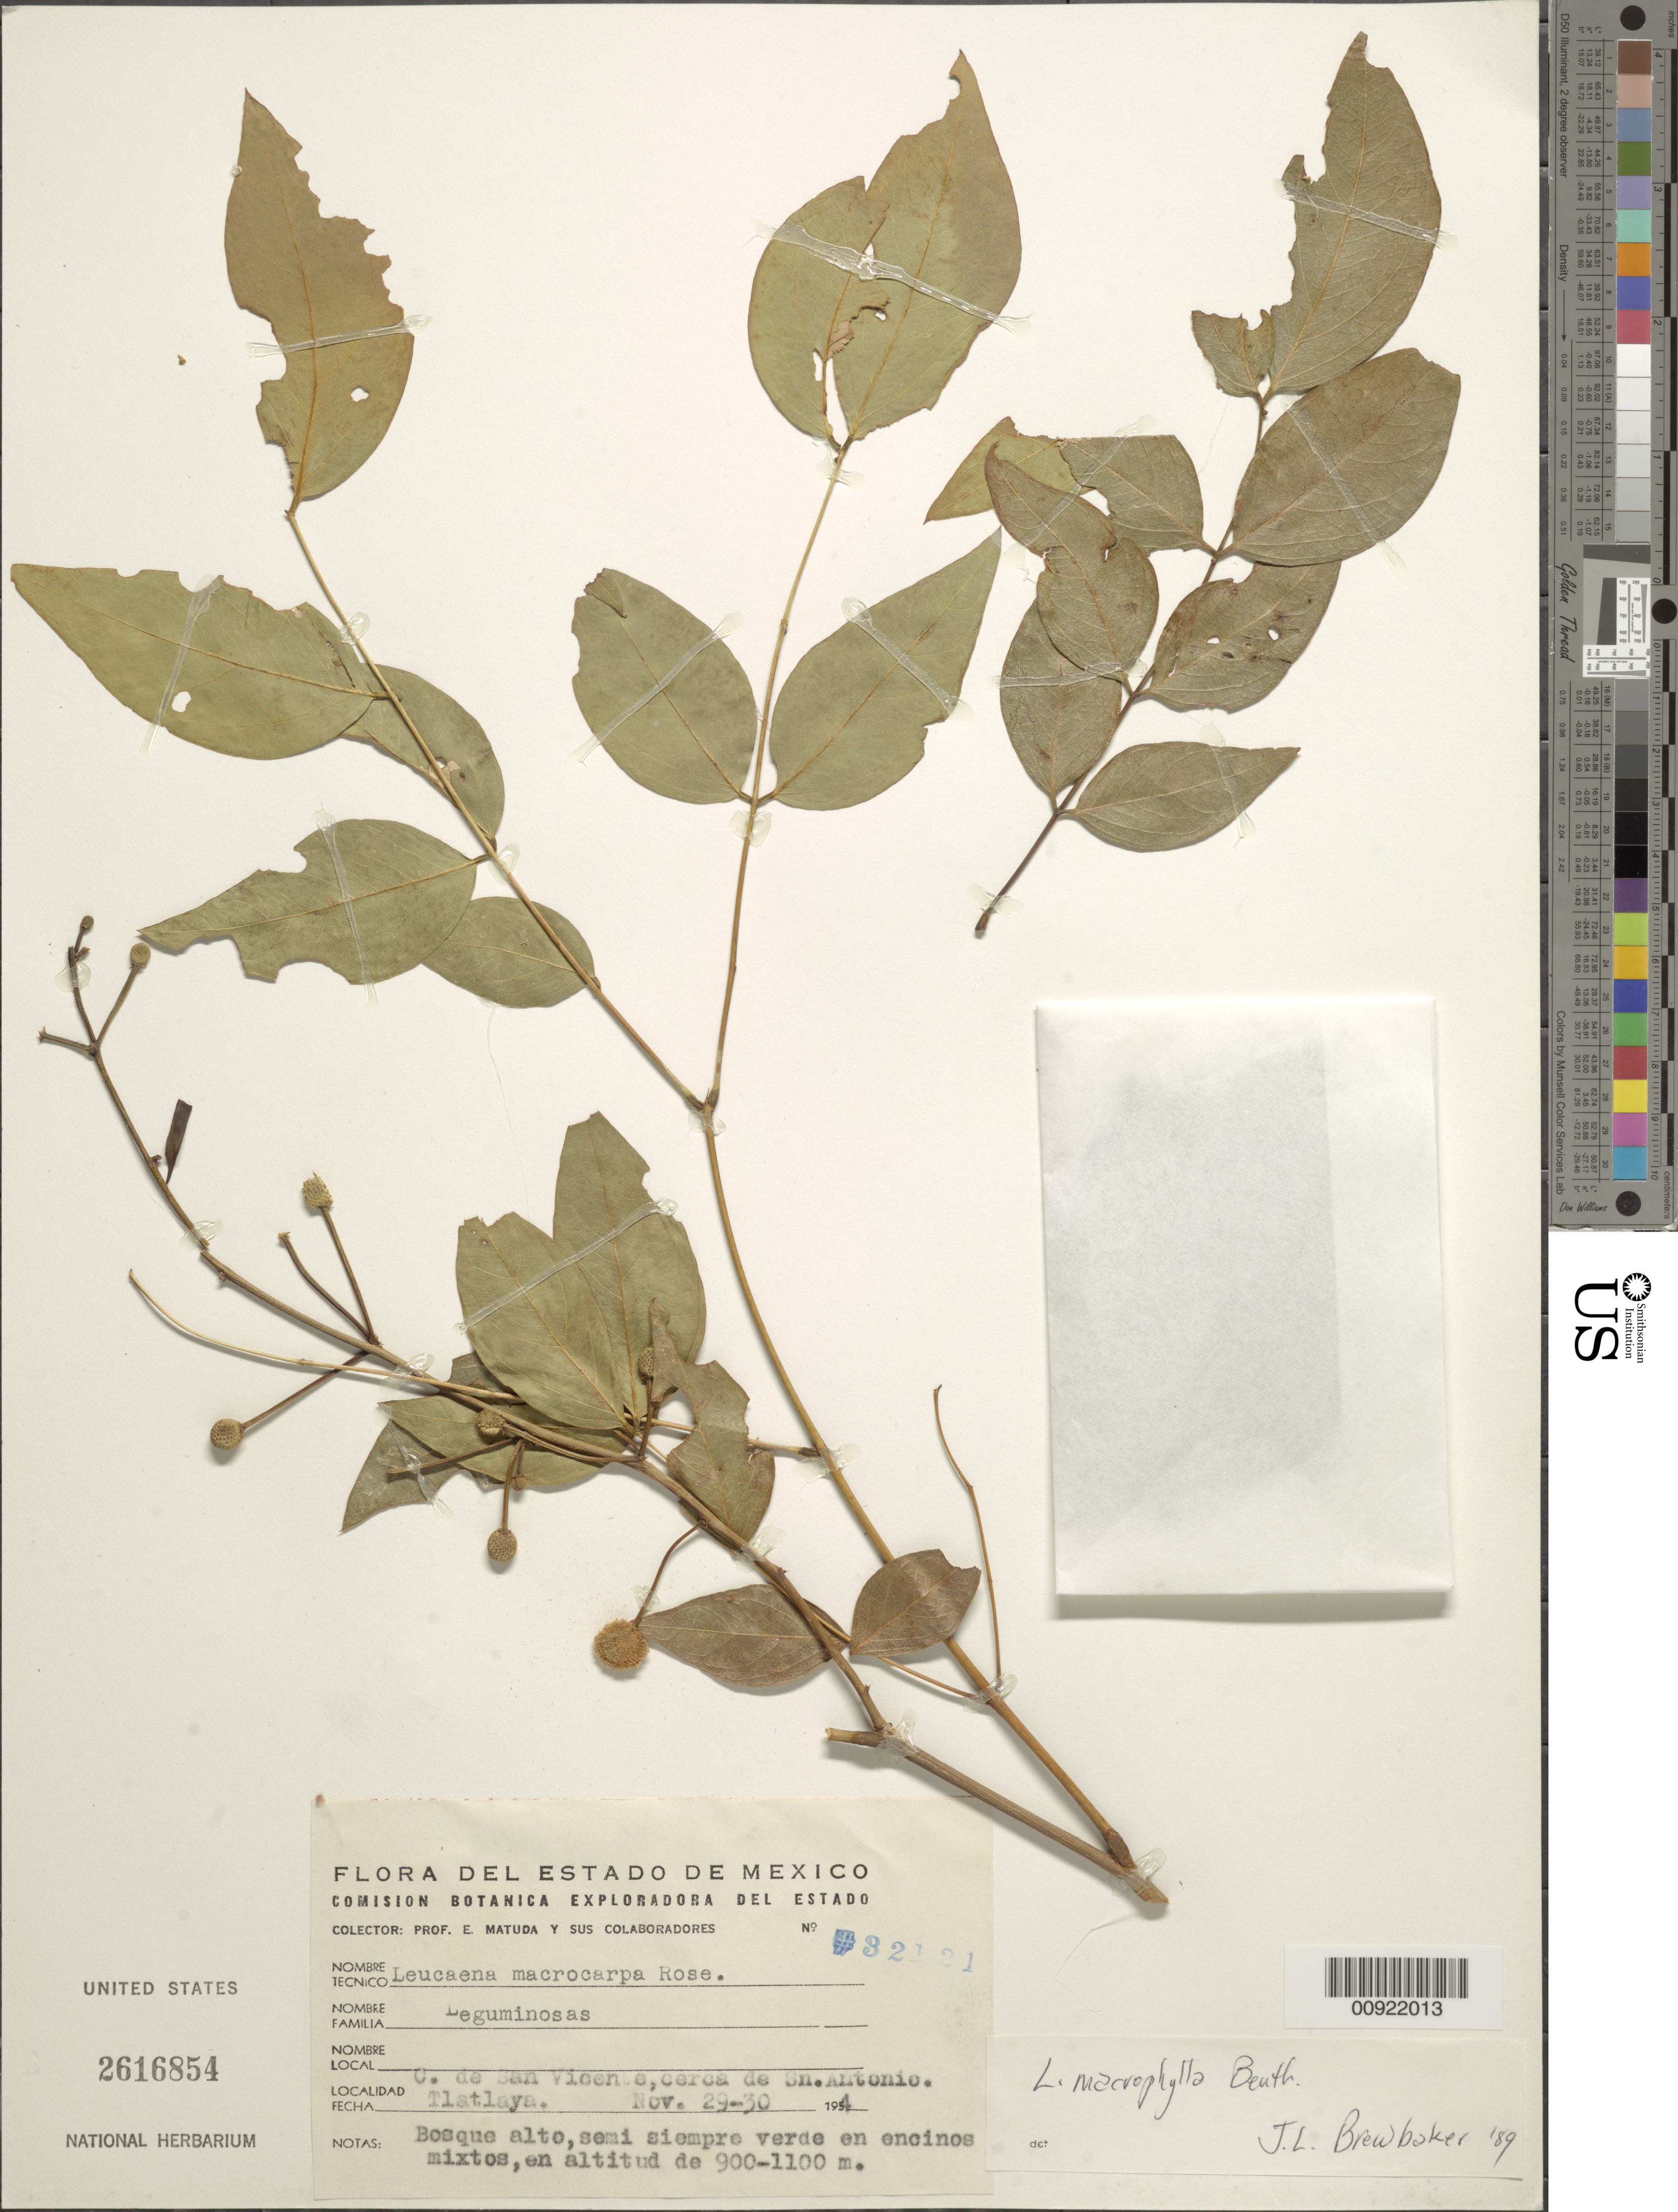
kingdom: Plantae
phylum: Tracheophyta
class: Magnoliopsida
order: Fabales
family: Fabaceae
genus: Leucaena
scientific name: Leucaena macrophylla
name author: Benth.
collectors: E. Matuda & et al.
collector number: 32121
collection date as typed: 29 Nov 1954 to 30 Nov 1954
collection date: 1954-11-29/1954-11-30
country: Mexico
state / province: México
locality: C. de San Vicente, cerca de Sn. Antonio Tlatlaya.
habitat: Bosque alto, semi siempre verde en encinos mixtos.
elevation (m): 1100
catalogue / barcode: US 2616854